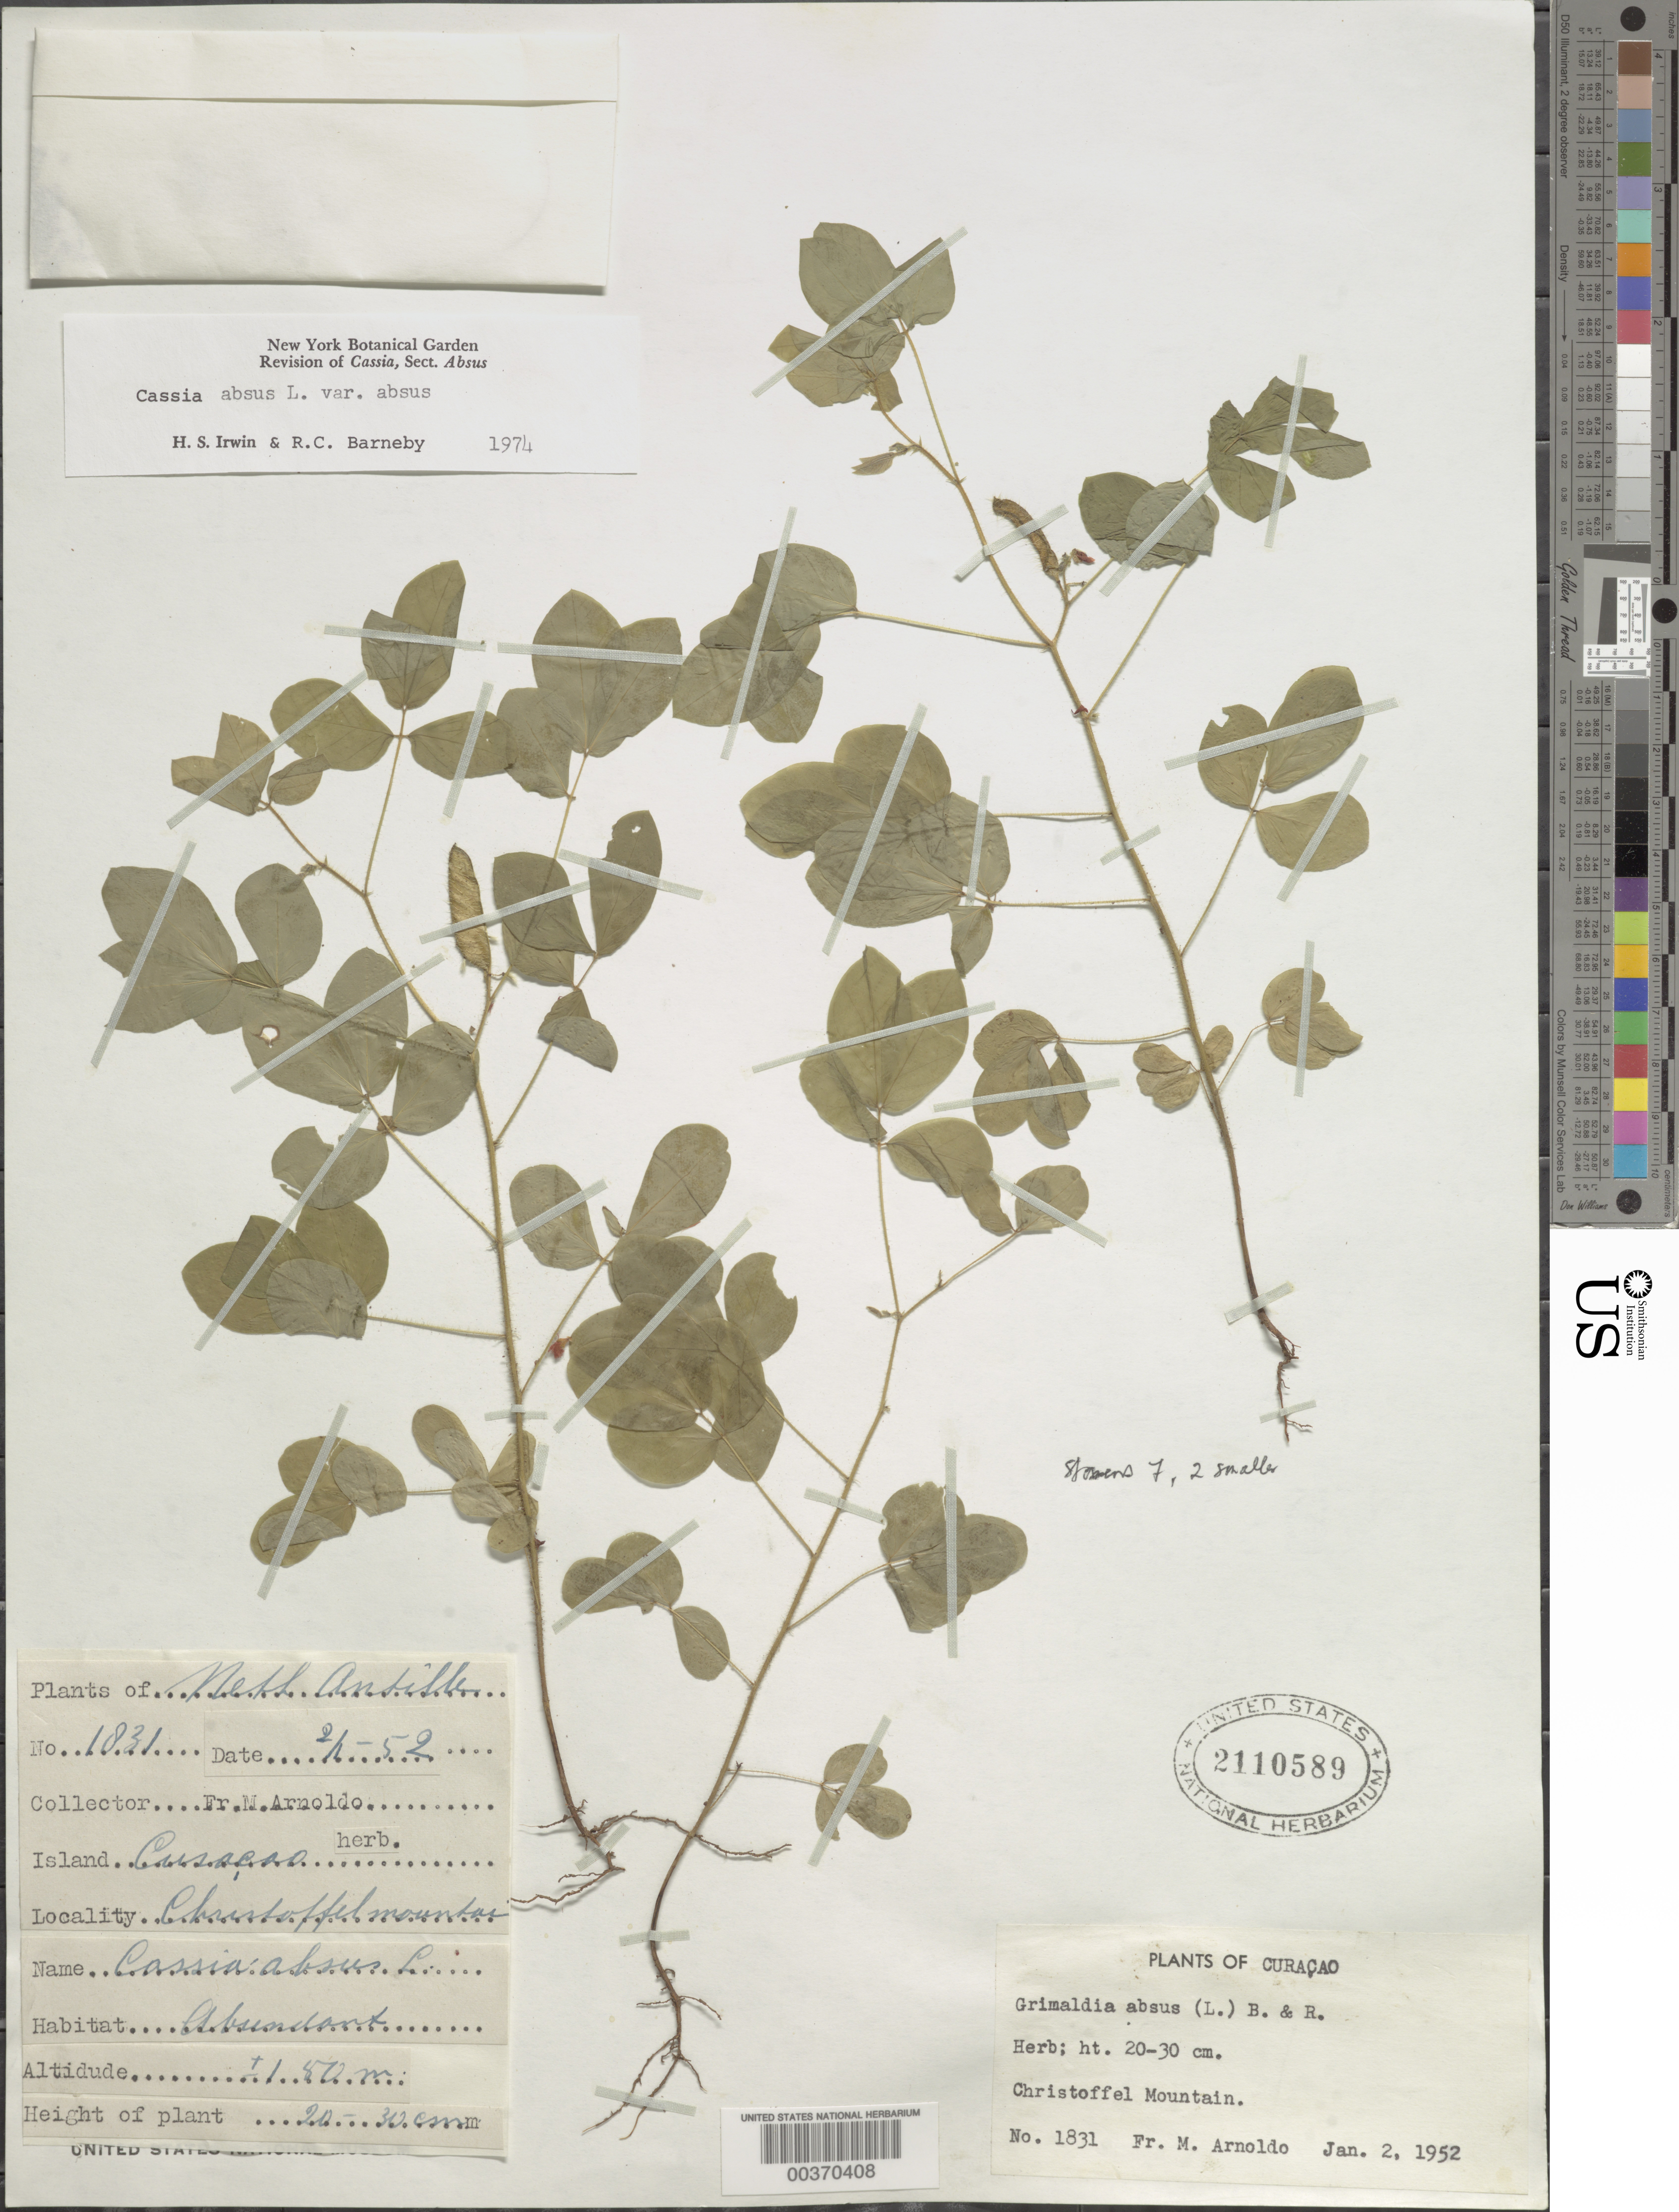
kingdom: Plantae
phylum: Tracheophyta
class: Magnoliopsida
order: Fabales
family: Fabaceae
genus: Chamaecrista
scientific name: Chamaecrista absus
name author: (L.) H.S. Irwin & Barneby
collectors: N. Arnoldo-Broeders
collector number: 1831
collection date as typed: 02 Jan 1952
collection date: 1952-01-02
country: Curaçao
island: Curaçao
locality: Christoffel mountain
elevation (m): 180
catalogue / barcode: US 2110589